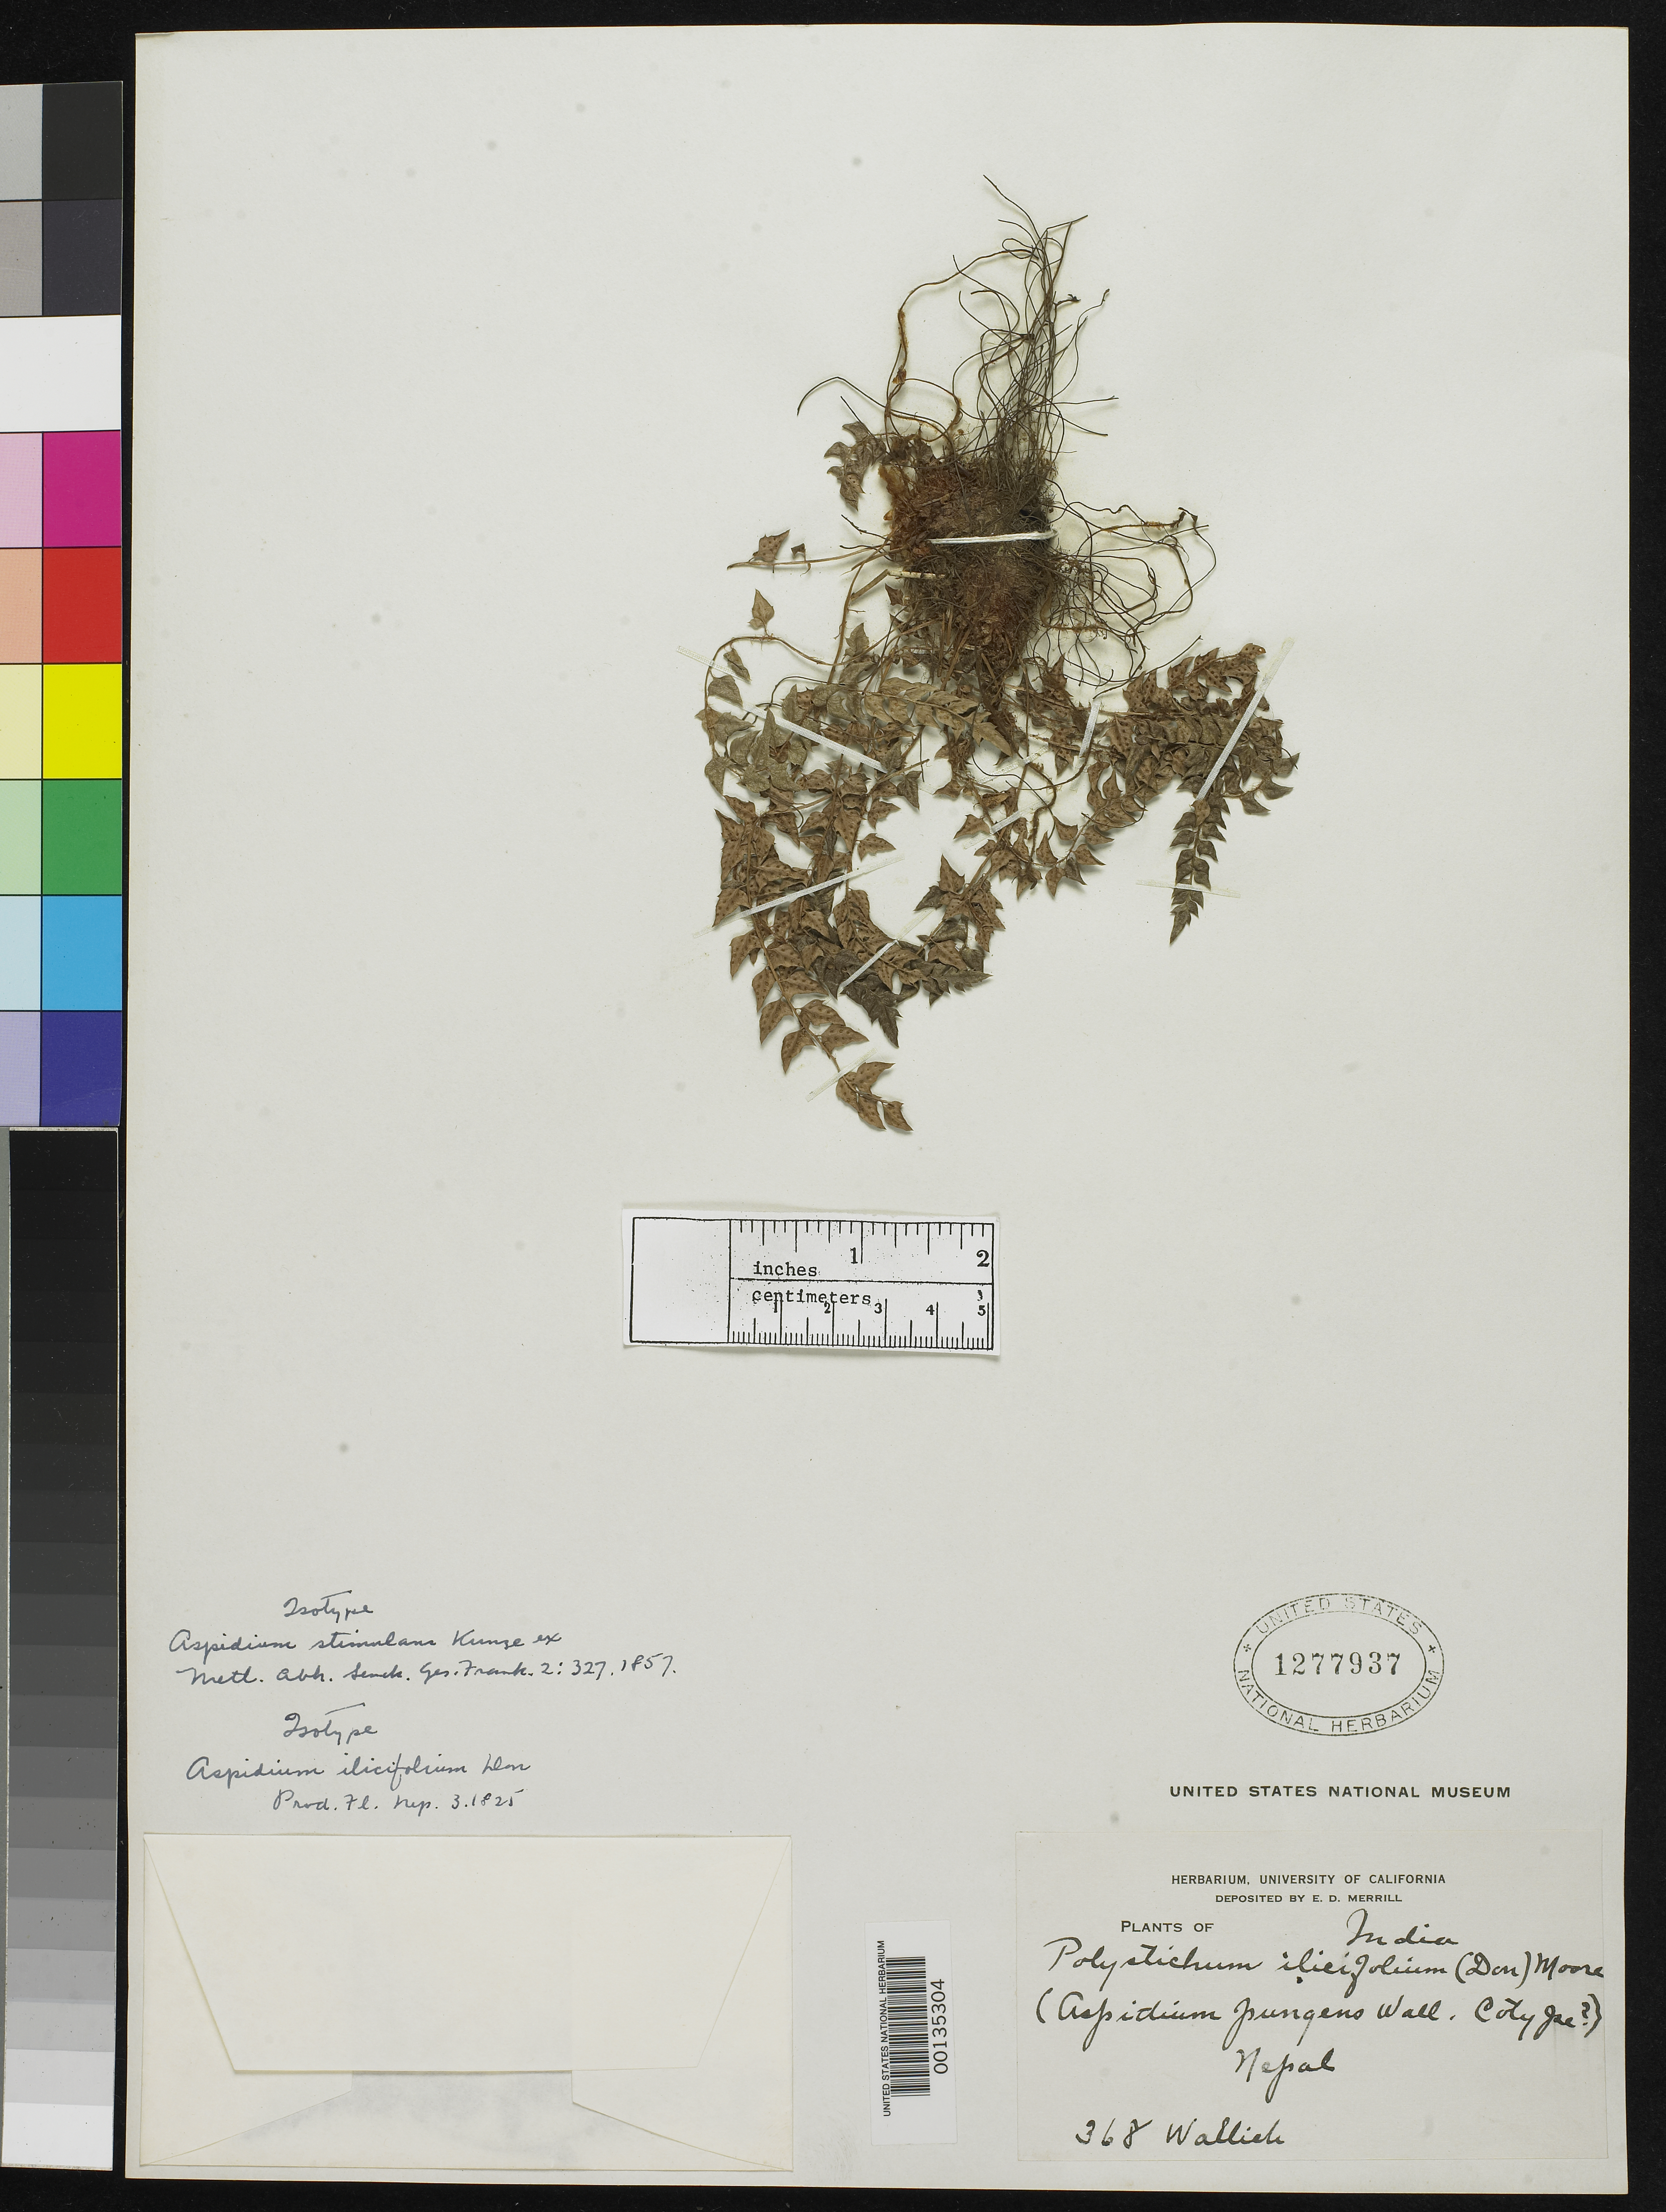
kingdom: Plantae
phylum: Tracheophyta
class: Polypodiopsida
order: Polypodiales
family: Tectariaceae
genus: Aspidium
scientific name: Aspidium ilicifolium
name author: D. Don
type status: Type Collection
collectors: N. Wallich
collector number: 368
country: Nepal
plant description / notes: Aspidium stimulans C. Presl (without description but citing Wallich 368) proposed as new name for Aspidium pungens Wall. non Kaulf. but Wallich's name is either a nom. nud. or a misapplied name and has no nomenclatural status.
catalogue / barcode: US 1277937